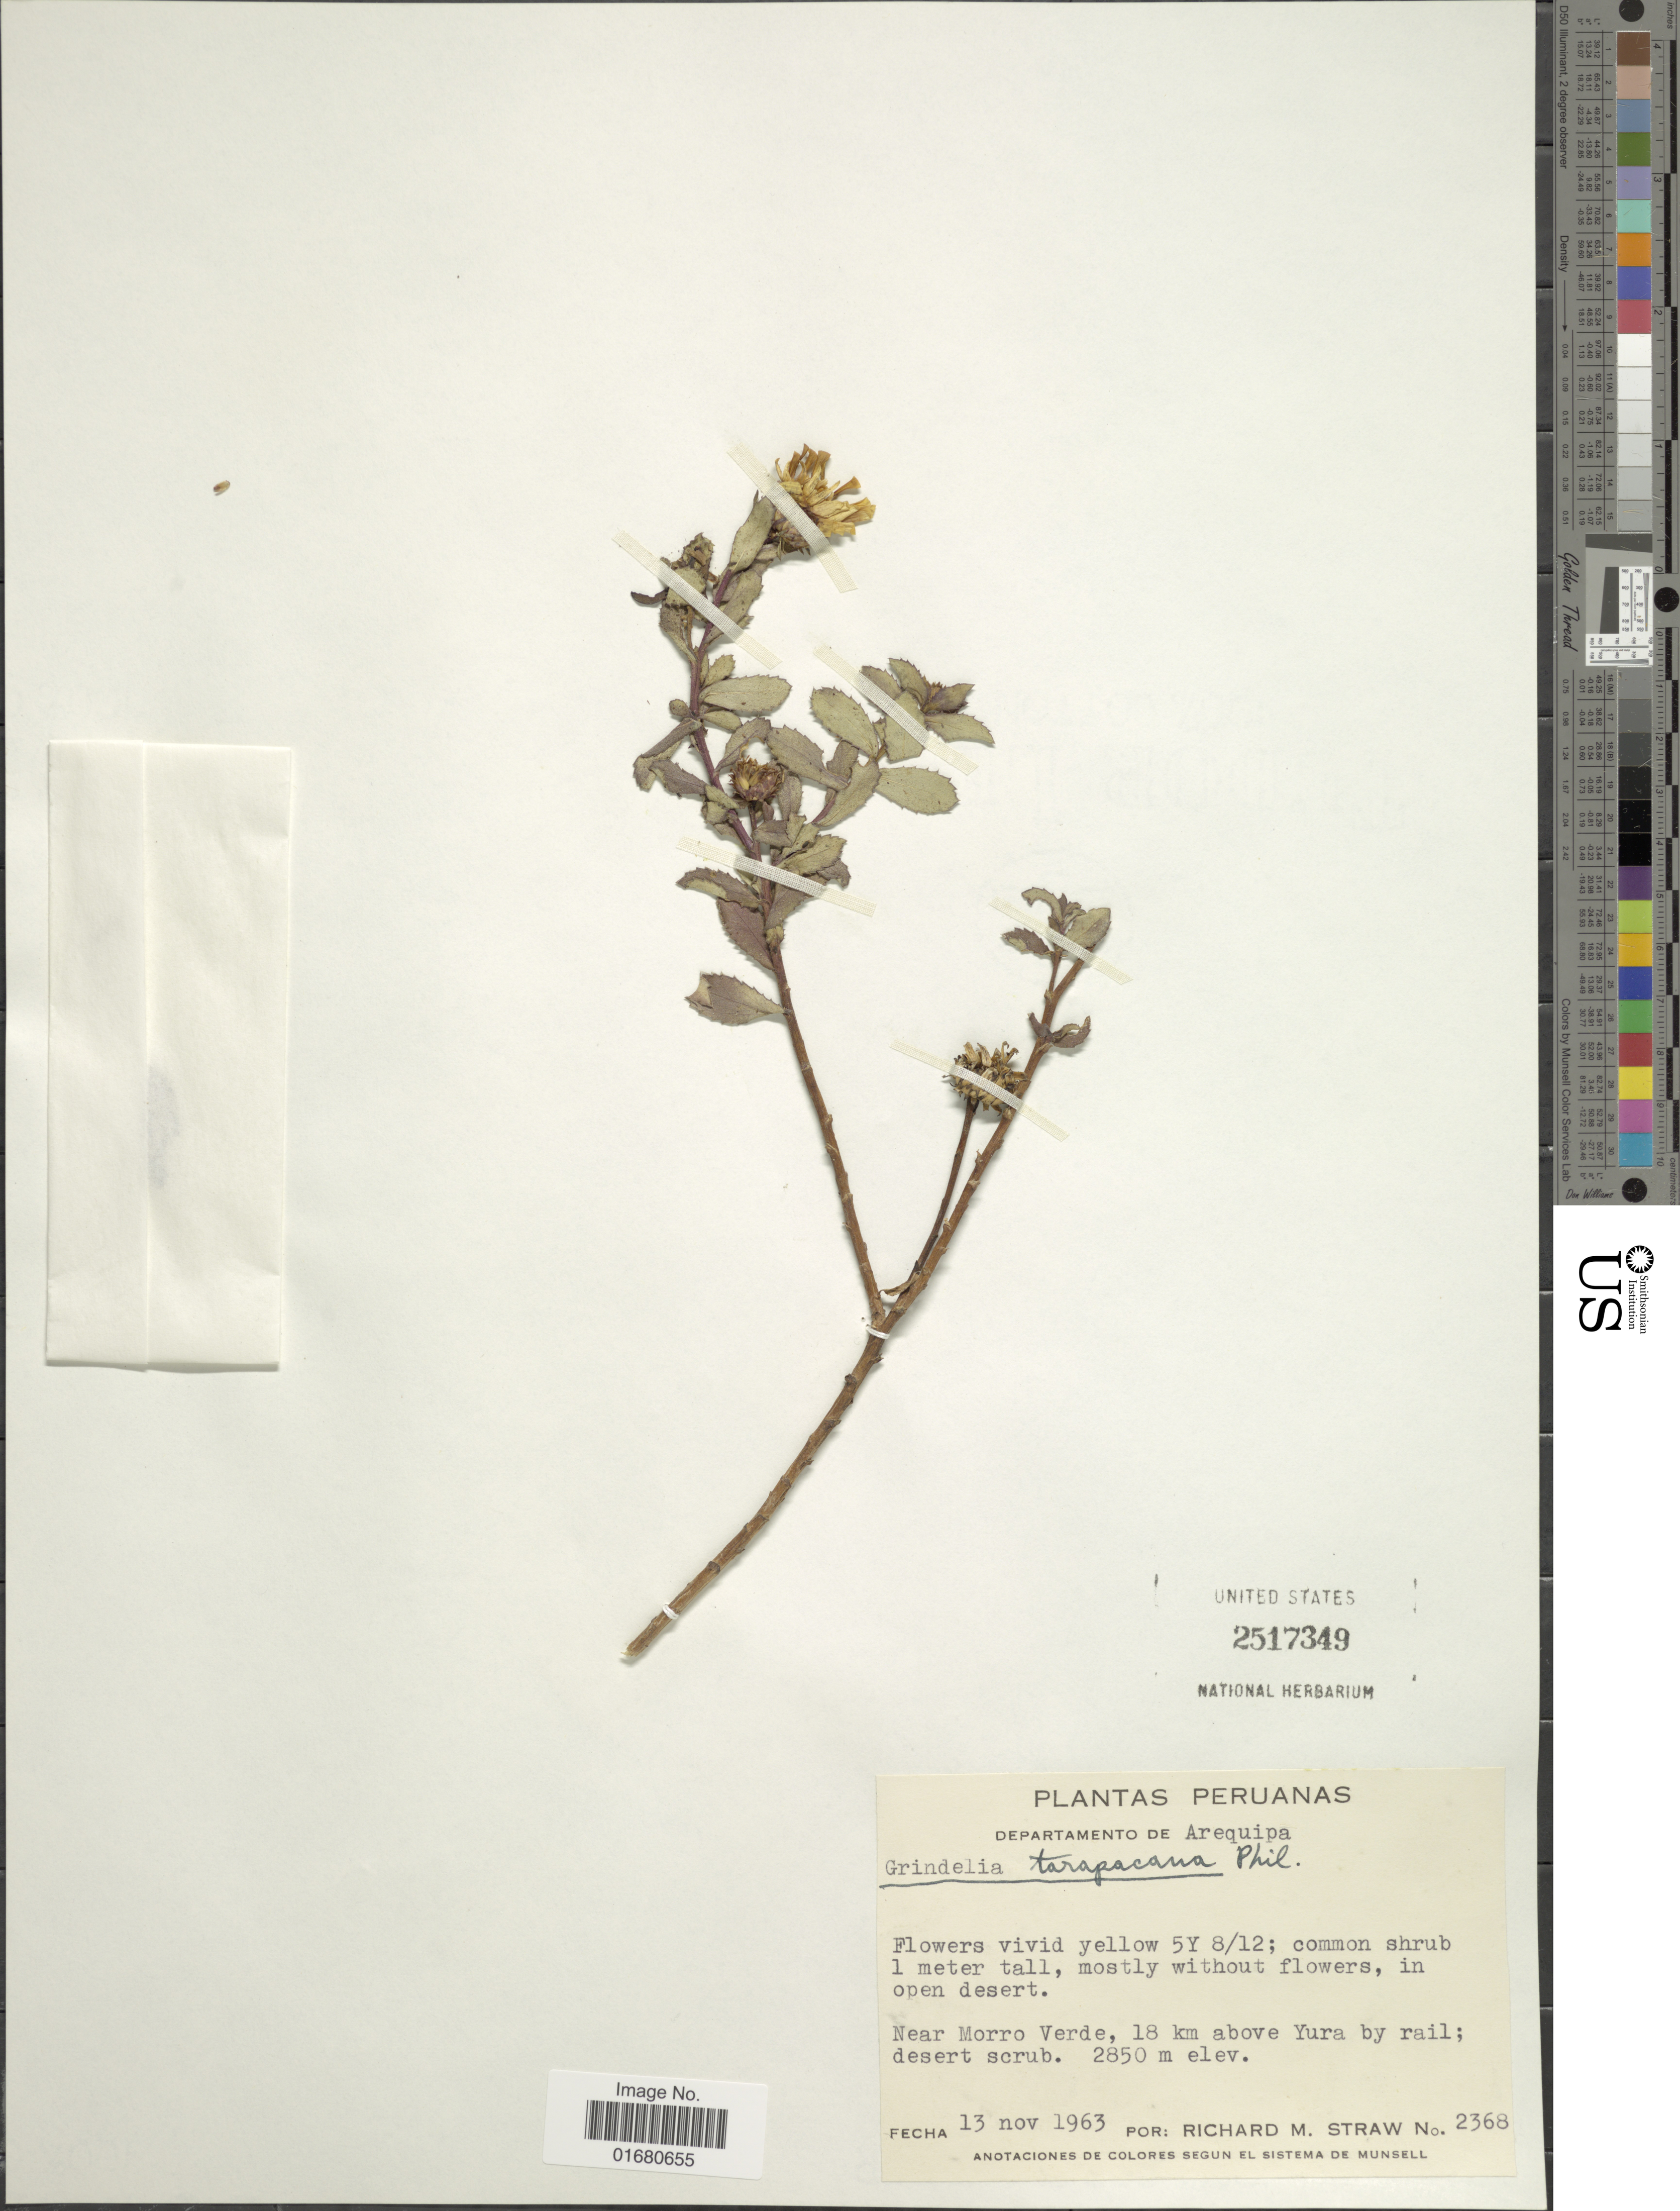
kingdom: Plantae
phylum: Tracheophyta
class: Magnoliopsida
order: Asterales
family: Asteraceae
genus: Grindelia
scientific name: Grindelia tarapacana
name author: Phil.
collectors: R. M. Straw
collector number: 2368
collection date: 1963-11-13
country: Peru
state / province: Arequipa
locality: Departamento de Arequipa, Near Morro Verde, 18 km above Yura by rail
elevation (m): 2850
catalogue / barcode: US 2517349